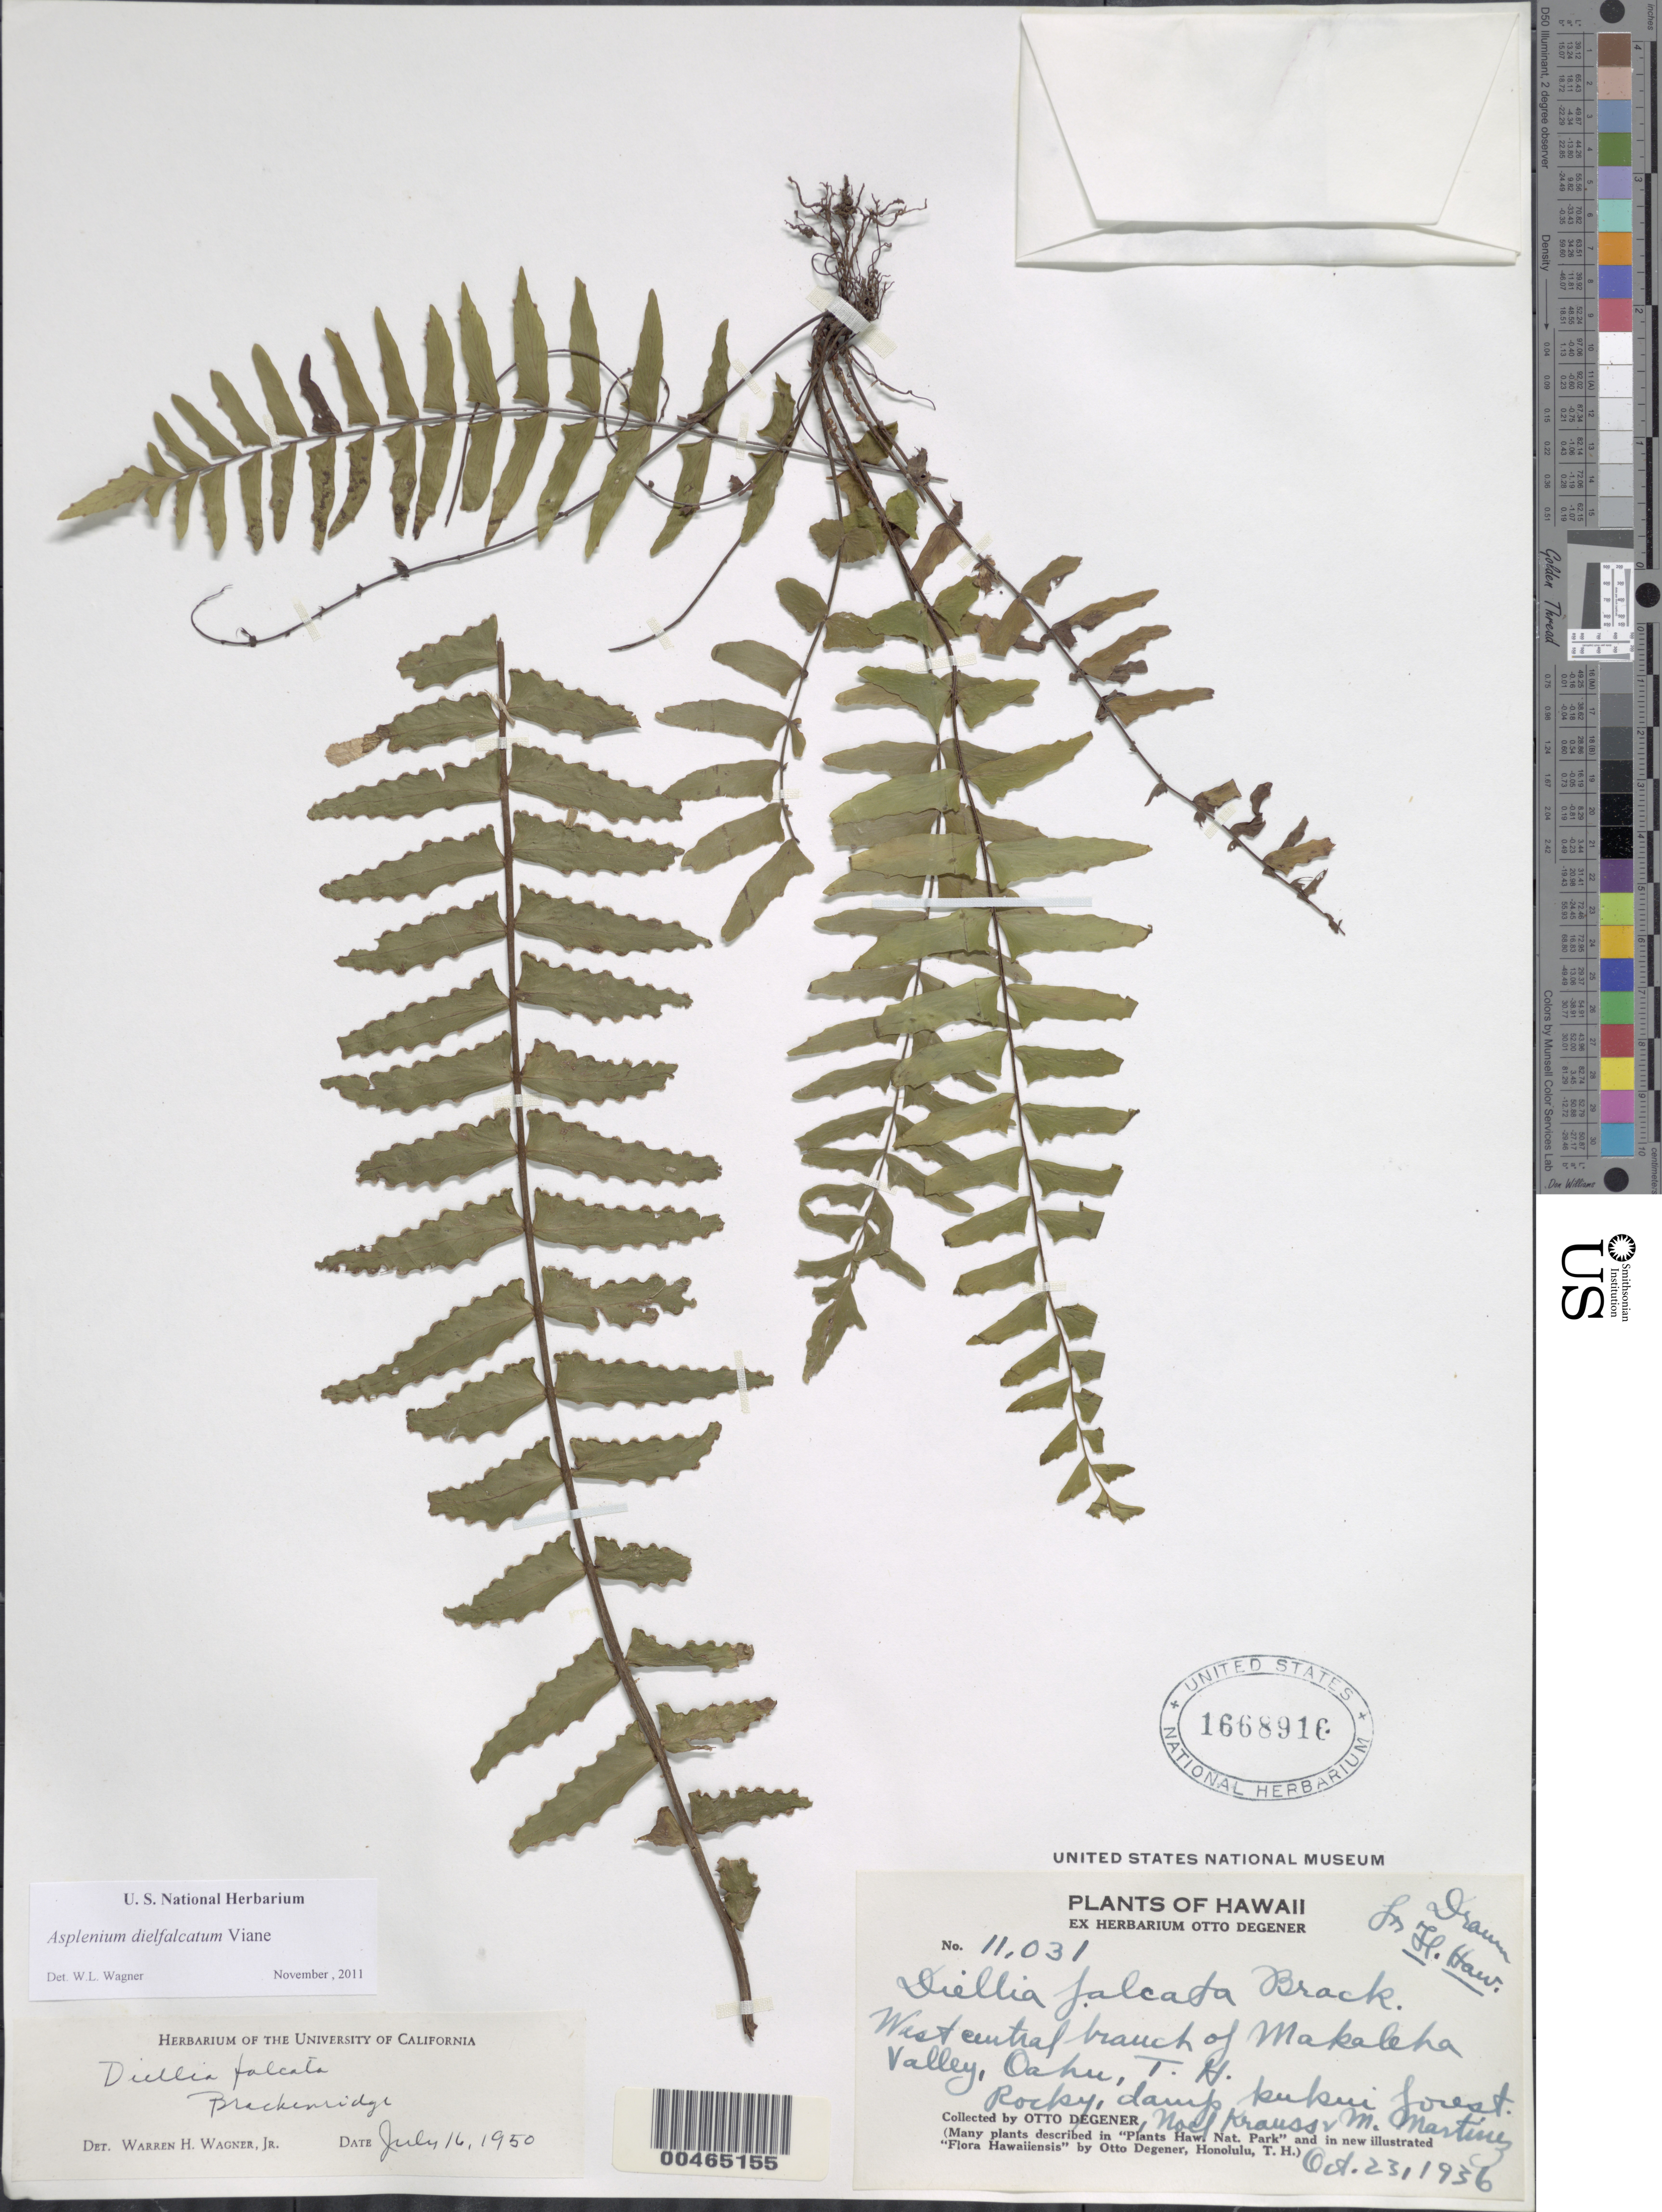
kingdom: Plantae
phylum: Tracheophyta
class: Polypodiopsida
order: Polypodiales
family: Aspleniaceae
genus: Asplenium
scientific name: Asplenium dielfalcatum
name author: Viane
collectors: O. Degener, N. Krauss & M. Martínez M.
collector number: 11031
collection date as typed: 23 Oct 1936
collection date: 1936-10-23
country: United States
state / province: Hawaii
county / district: Honolulu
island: Oahu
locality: W central branch of Makaleha Valley, Oahu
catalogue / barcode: US 1668916